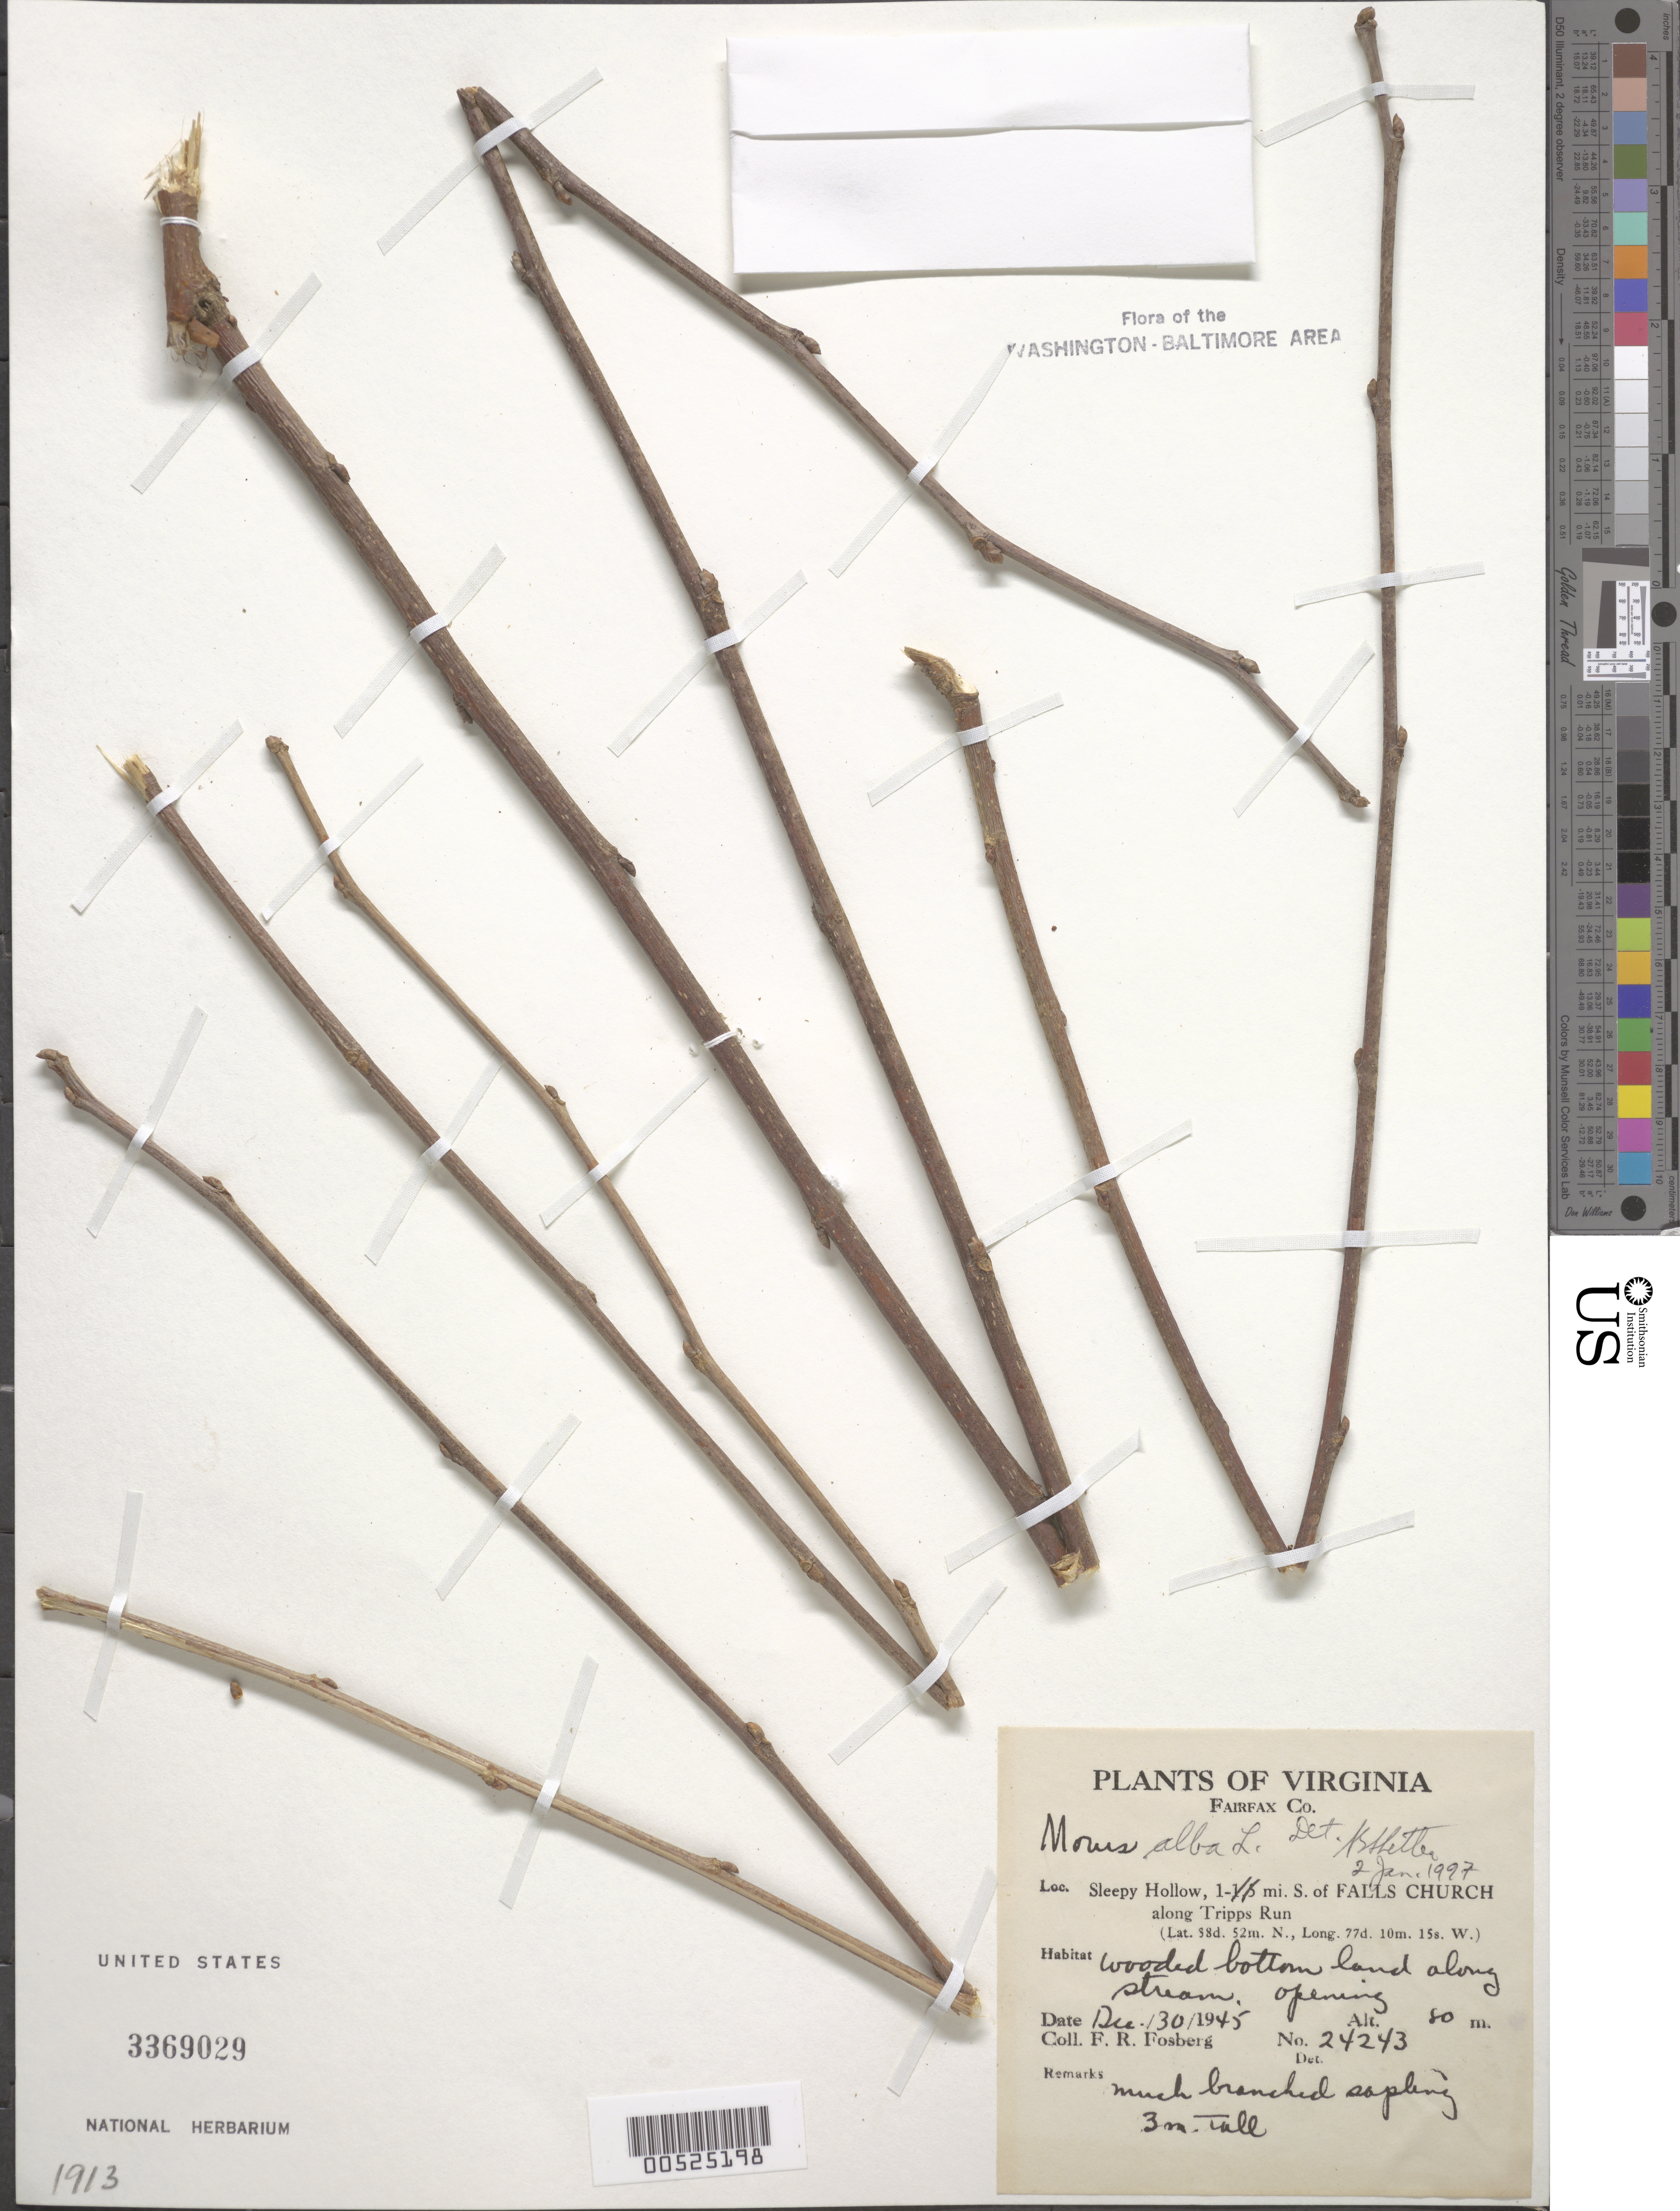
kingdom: Plantae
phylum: Tracheophyta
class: Magnoliopsida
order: Rosales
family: Moraceae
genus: Morus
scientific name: Morus alba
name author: L.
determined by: Shetler, Stanwyn G., (US), NMNH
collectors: F. R. Fosberg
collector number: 24243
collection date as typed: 30 Dec 1945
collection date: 1945-12-30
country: United States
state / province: Virginia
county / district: Fairfax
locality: Sleepy Hollow, 1 mi. S of Falls Church along Tripps Run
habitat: Wooded bottomland along stream opening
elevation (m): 80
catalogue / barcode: US 3369029